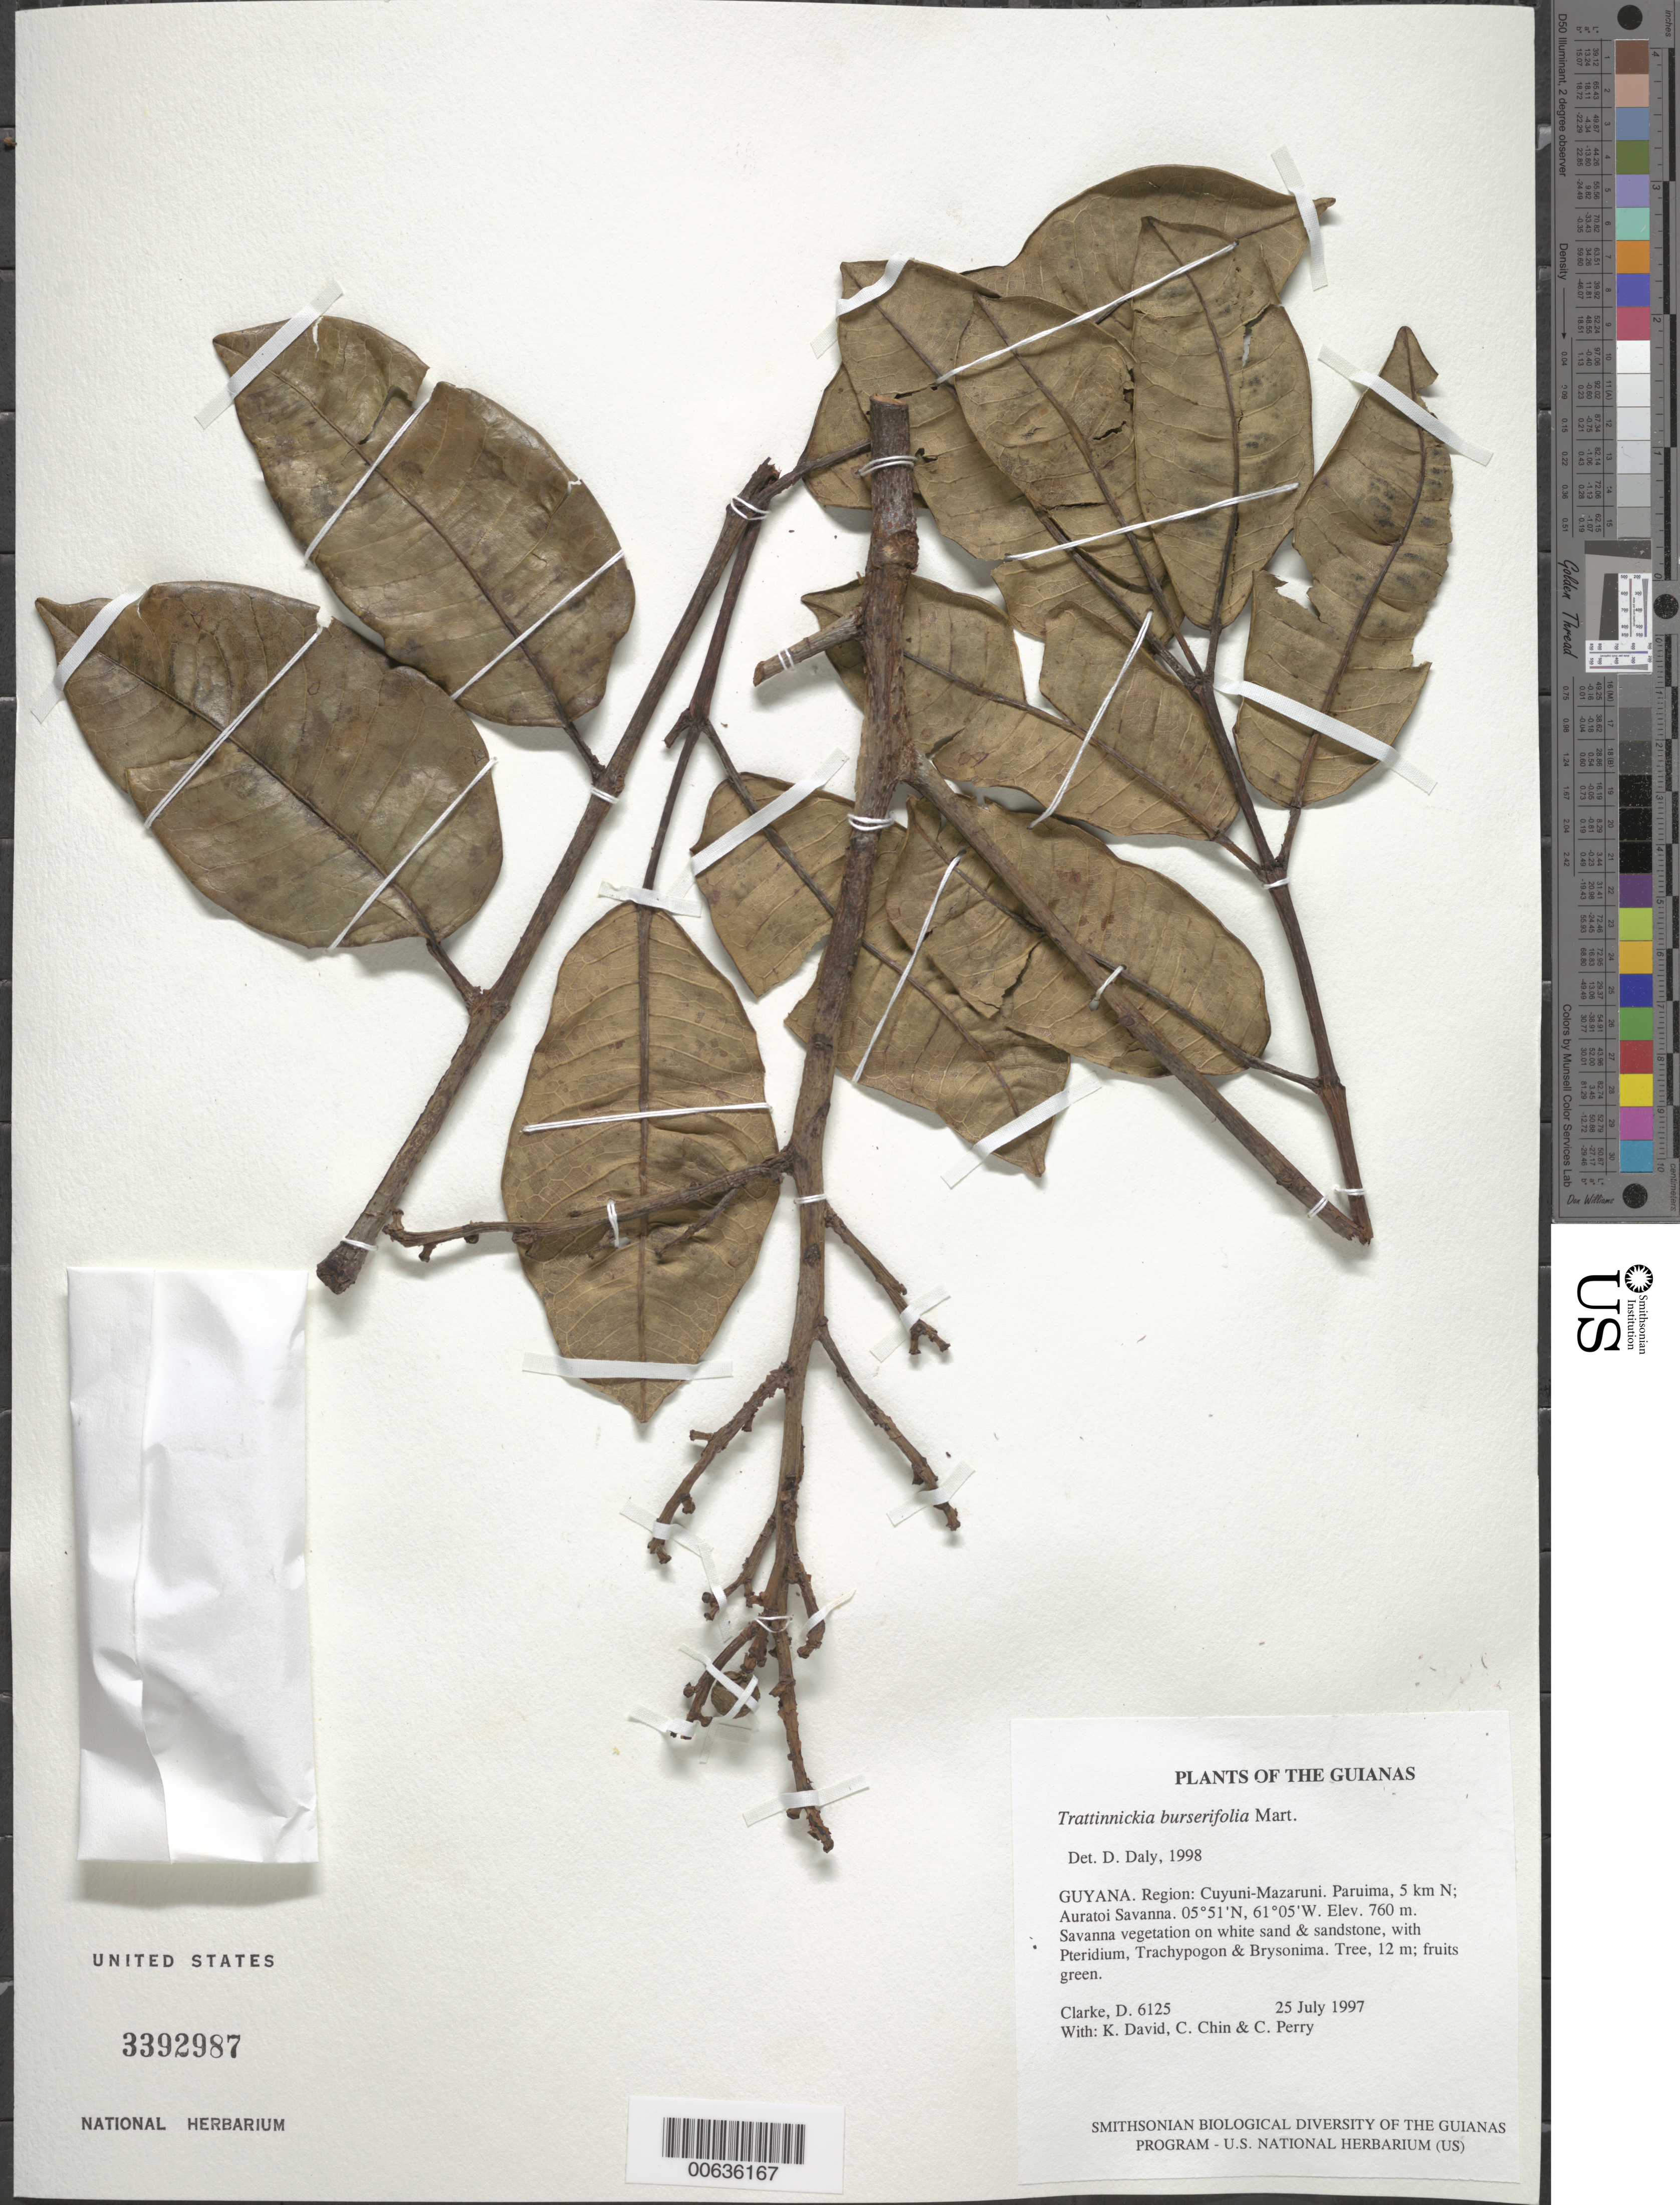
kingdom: Plantae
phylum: Tracheophyta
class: Magnoliopsida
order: Sapindales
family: Burseraceae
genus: Trattinnickia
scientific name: Trattinnickia burserifolia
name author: Mart.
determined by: Daly, D. C.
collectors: H. D. Clarke, K. David, C. Chin & C. Perry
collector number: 6125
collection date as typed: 25 July 1997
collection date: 1997-07-25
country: Guyana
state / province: Cuyuni-Mazaruni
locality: Paruima, 5 km N; Auratoi Savanna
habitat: Savanna vegetation on white sand & sandstone, with Pteridium, Trachypogon & Brysonima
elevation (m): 760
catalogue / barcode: US 3392987